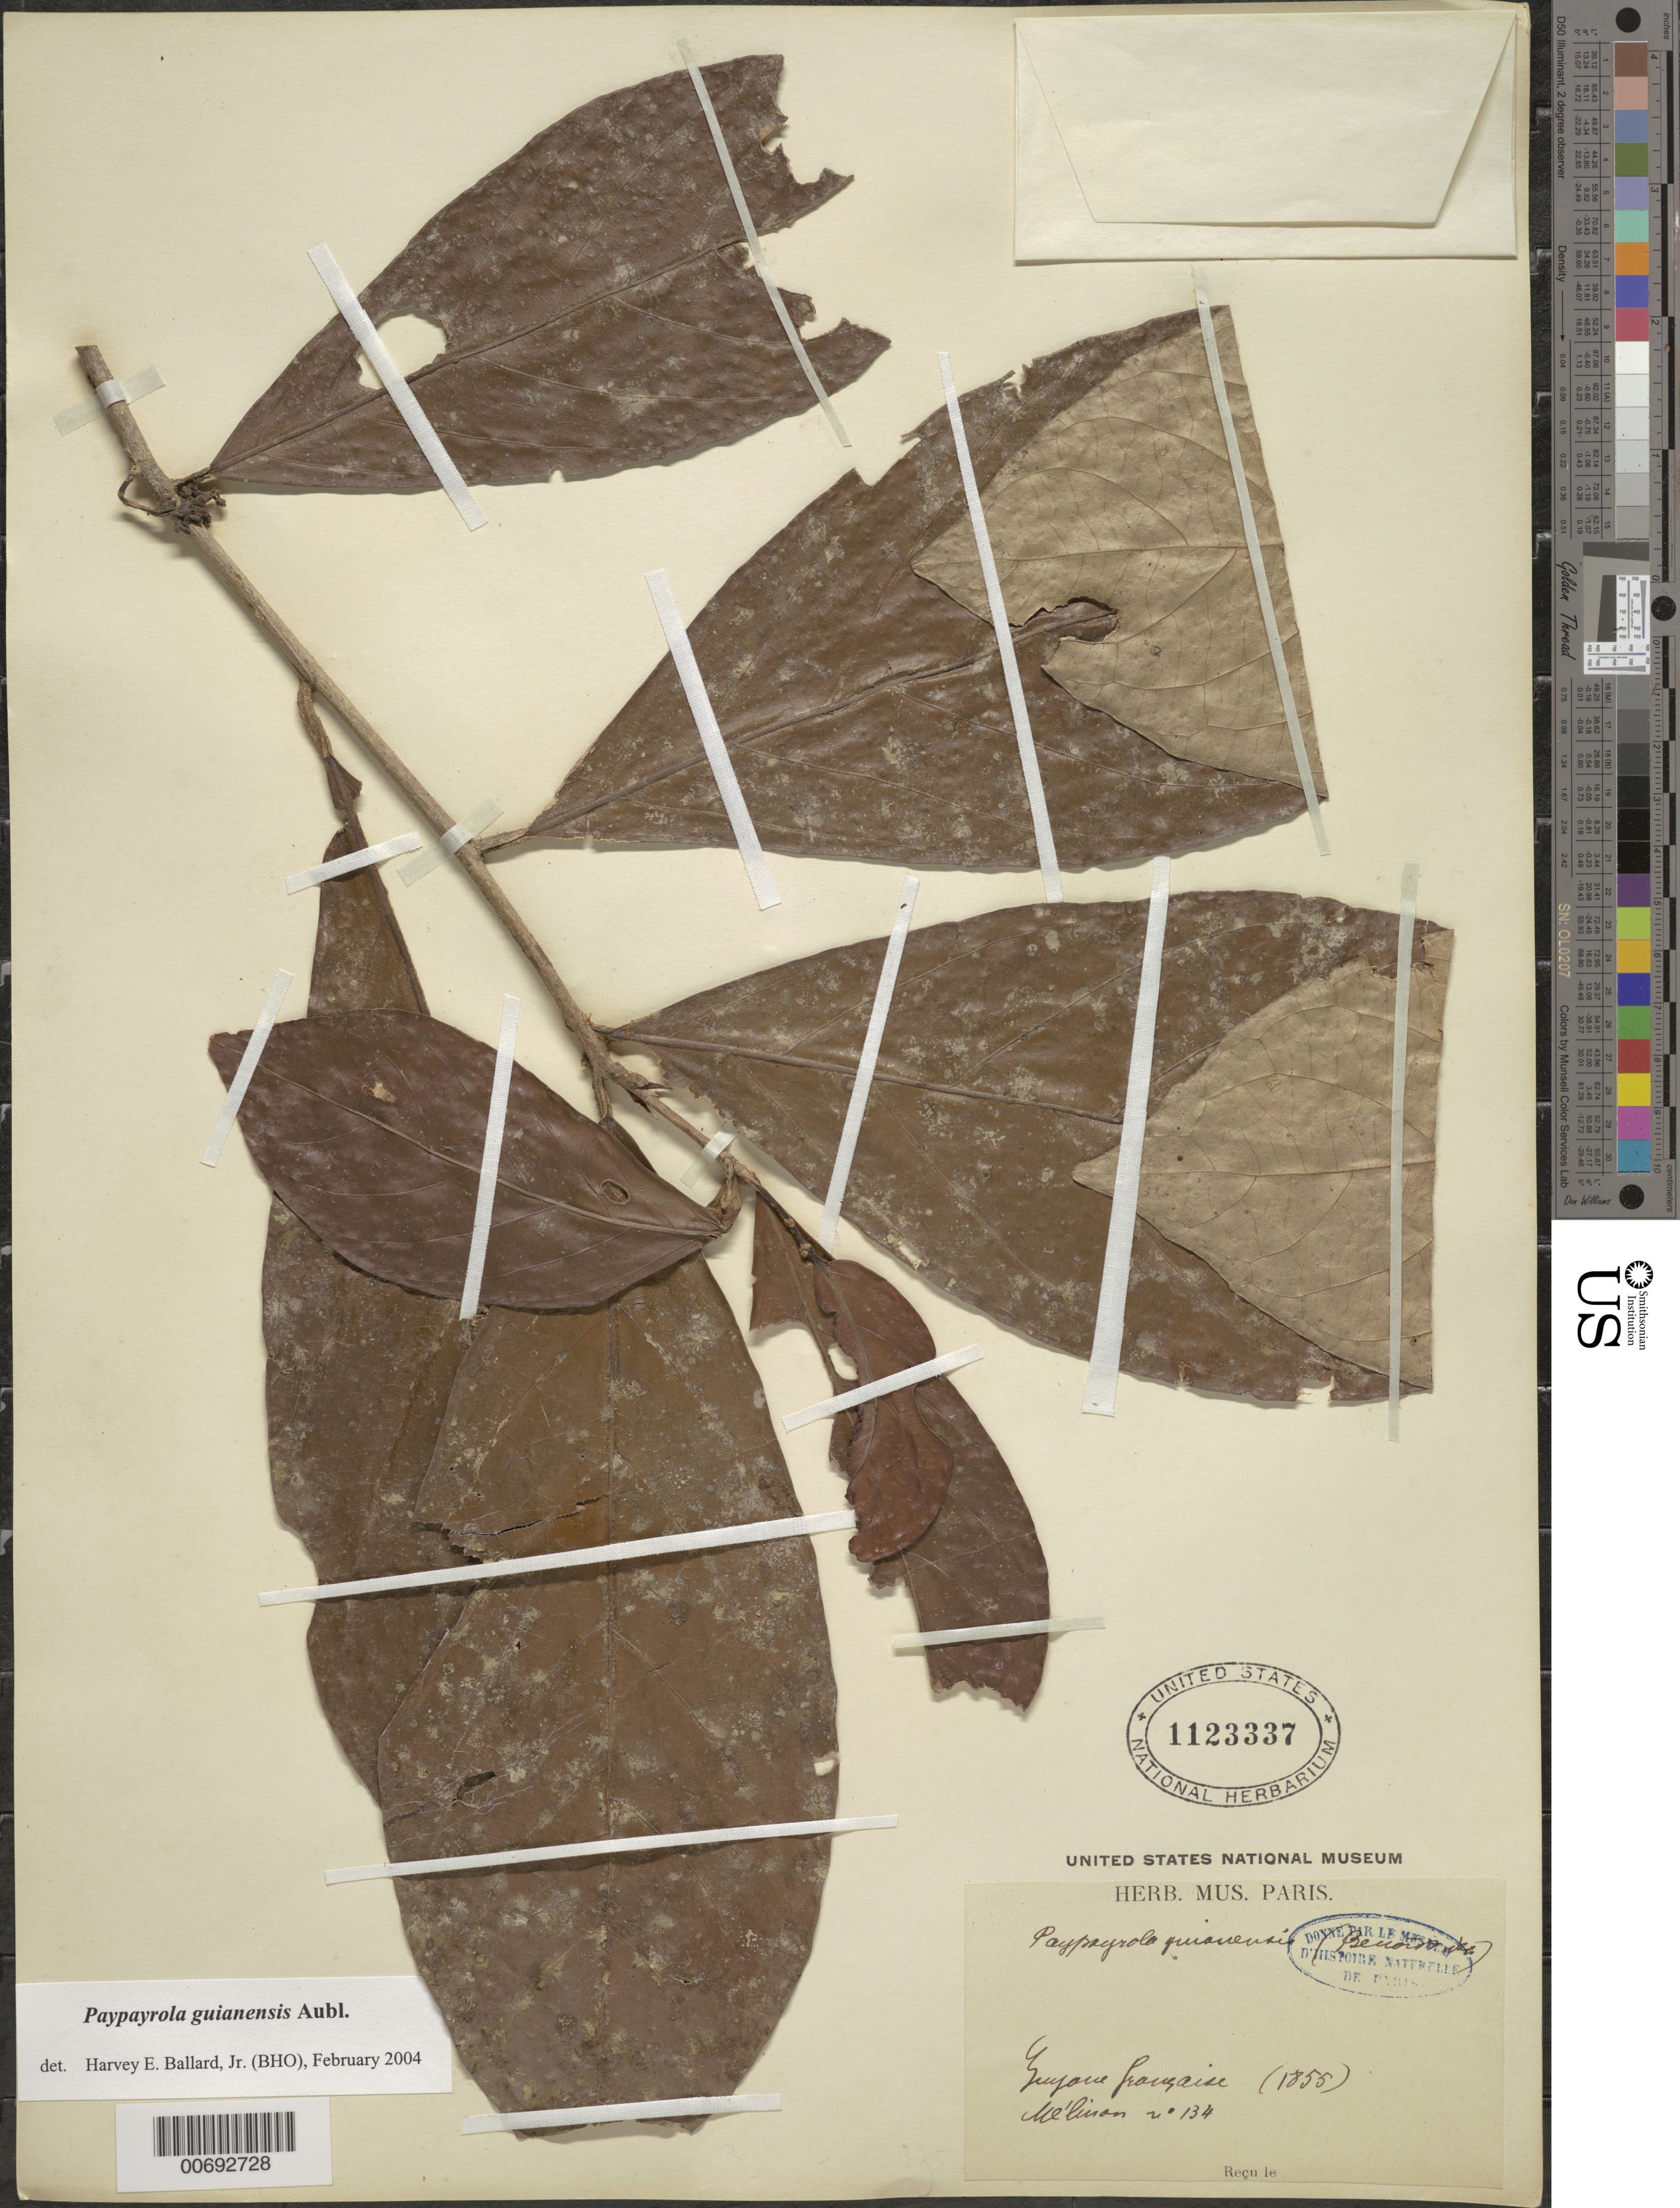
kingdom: Plantae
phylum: Tracheophyta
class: Magnoliopsida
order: Malpighiales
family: Violaceae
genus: Paypayrola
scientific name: Paypayrola guianensis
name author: Aubl.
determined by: Ballard, Harvey E.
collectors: E. Mélinon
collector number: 134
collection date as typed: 1855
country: French Guiana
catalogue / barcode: US 1123337